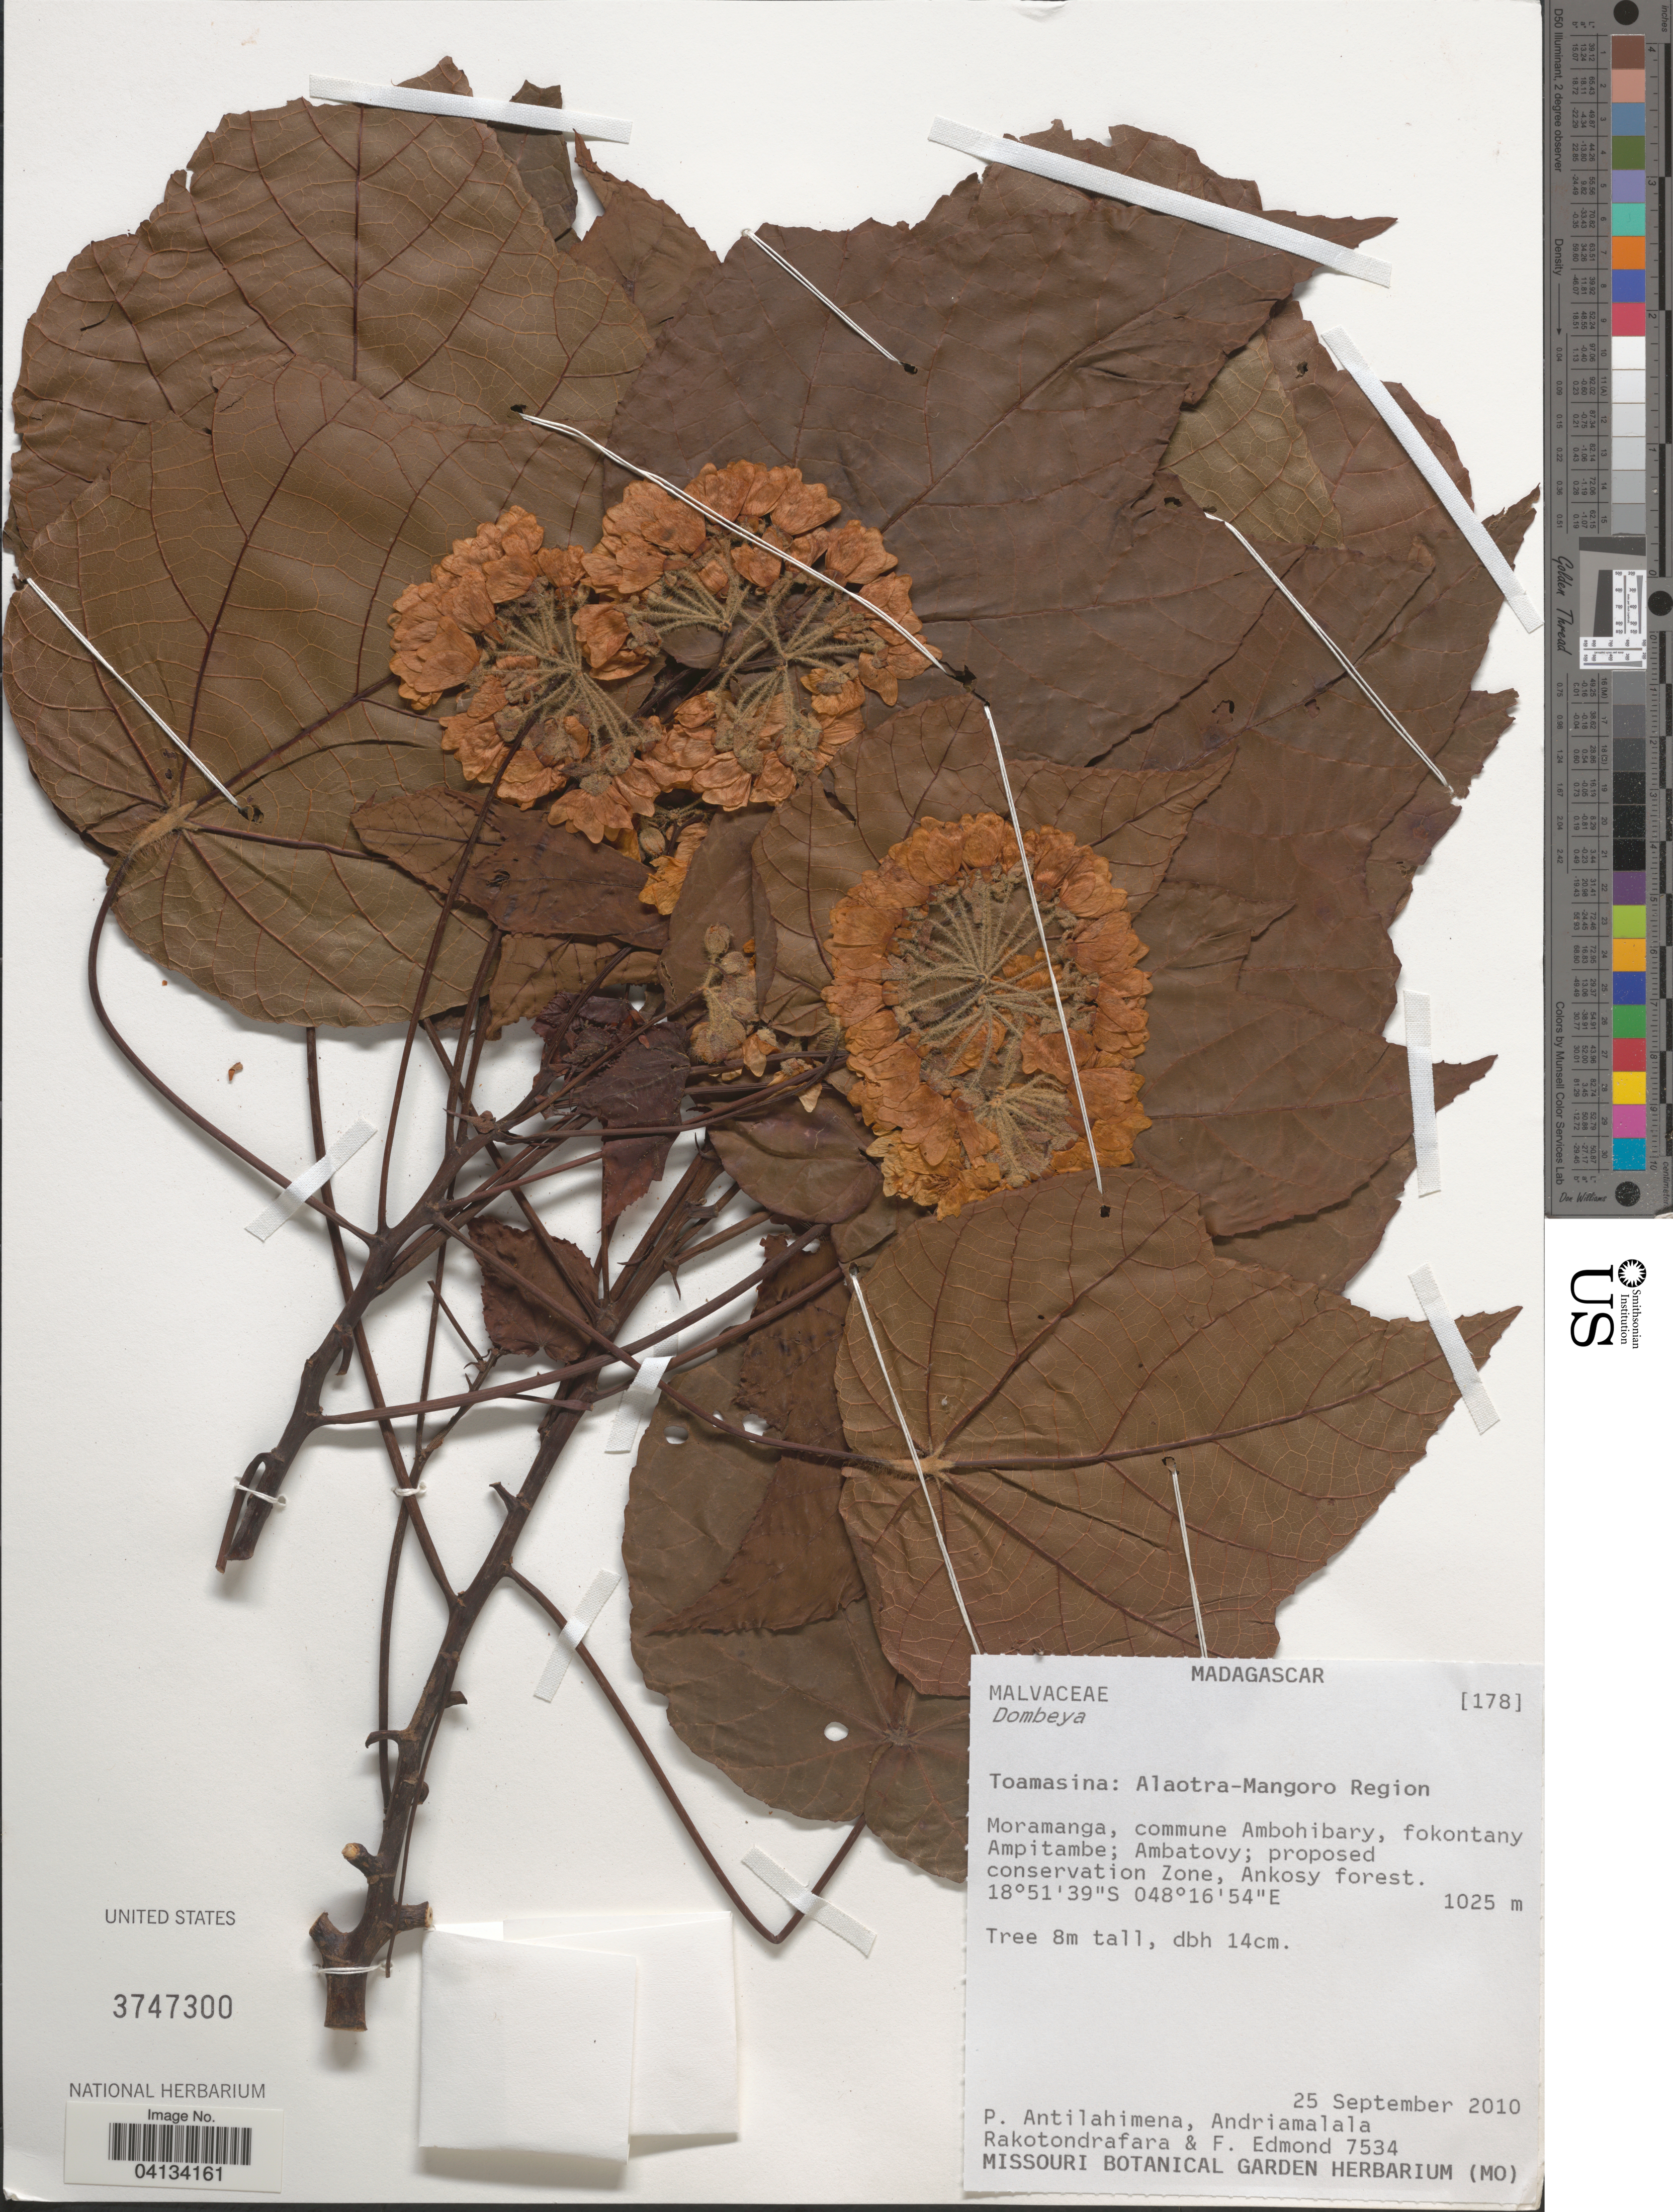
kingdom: Plantae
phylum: Tracheophyta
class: Magnoliopsida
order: Malvales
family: Malvaceae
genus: Dombeya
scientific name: Dombeya sp.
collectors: P. Antilahimena, A. Rakotondrafara & F. Edmond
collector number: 7534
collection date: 2010-09-25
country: Madagascar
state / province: Alaotra Mangoro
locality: Alaotra-Mangoro Region. Moramanga, commune Ambohibary, fokontany Ampitambe; Ambatovy; proposed conservation Zone, Ankosy forest.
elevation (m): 1025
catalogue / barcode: US 3747300